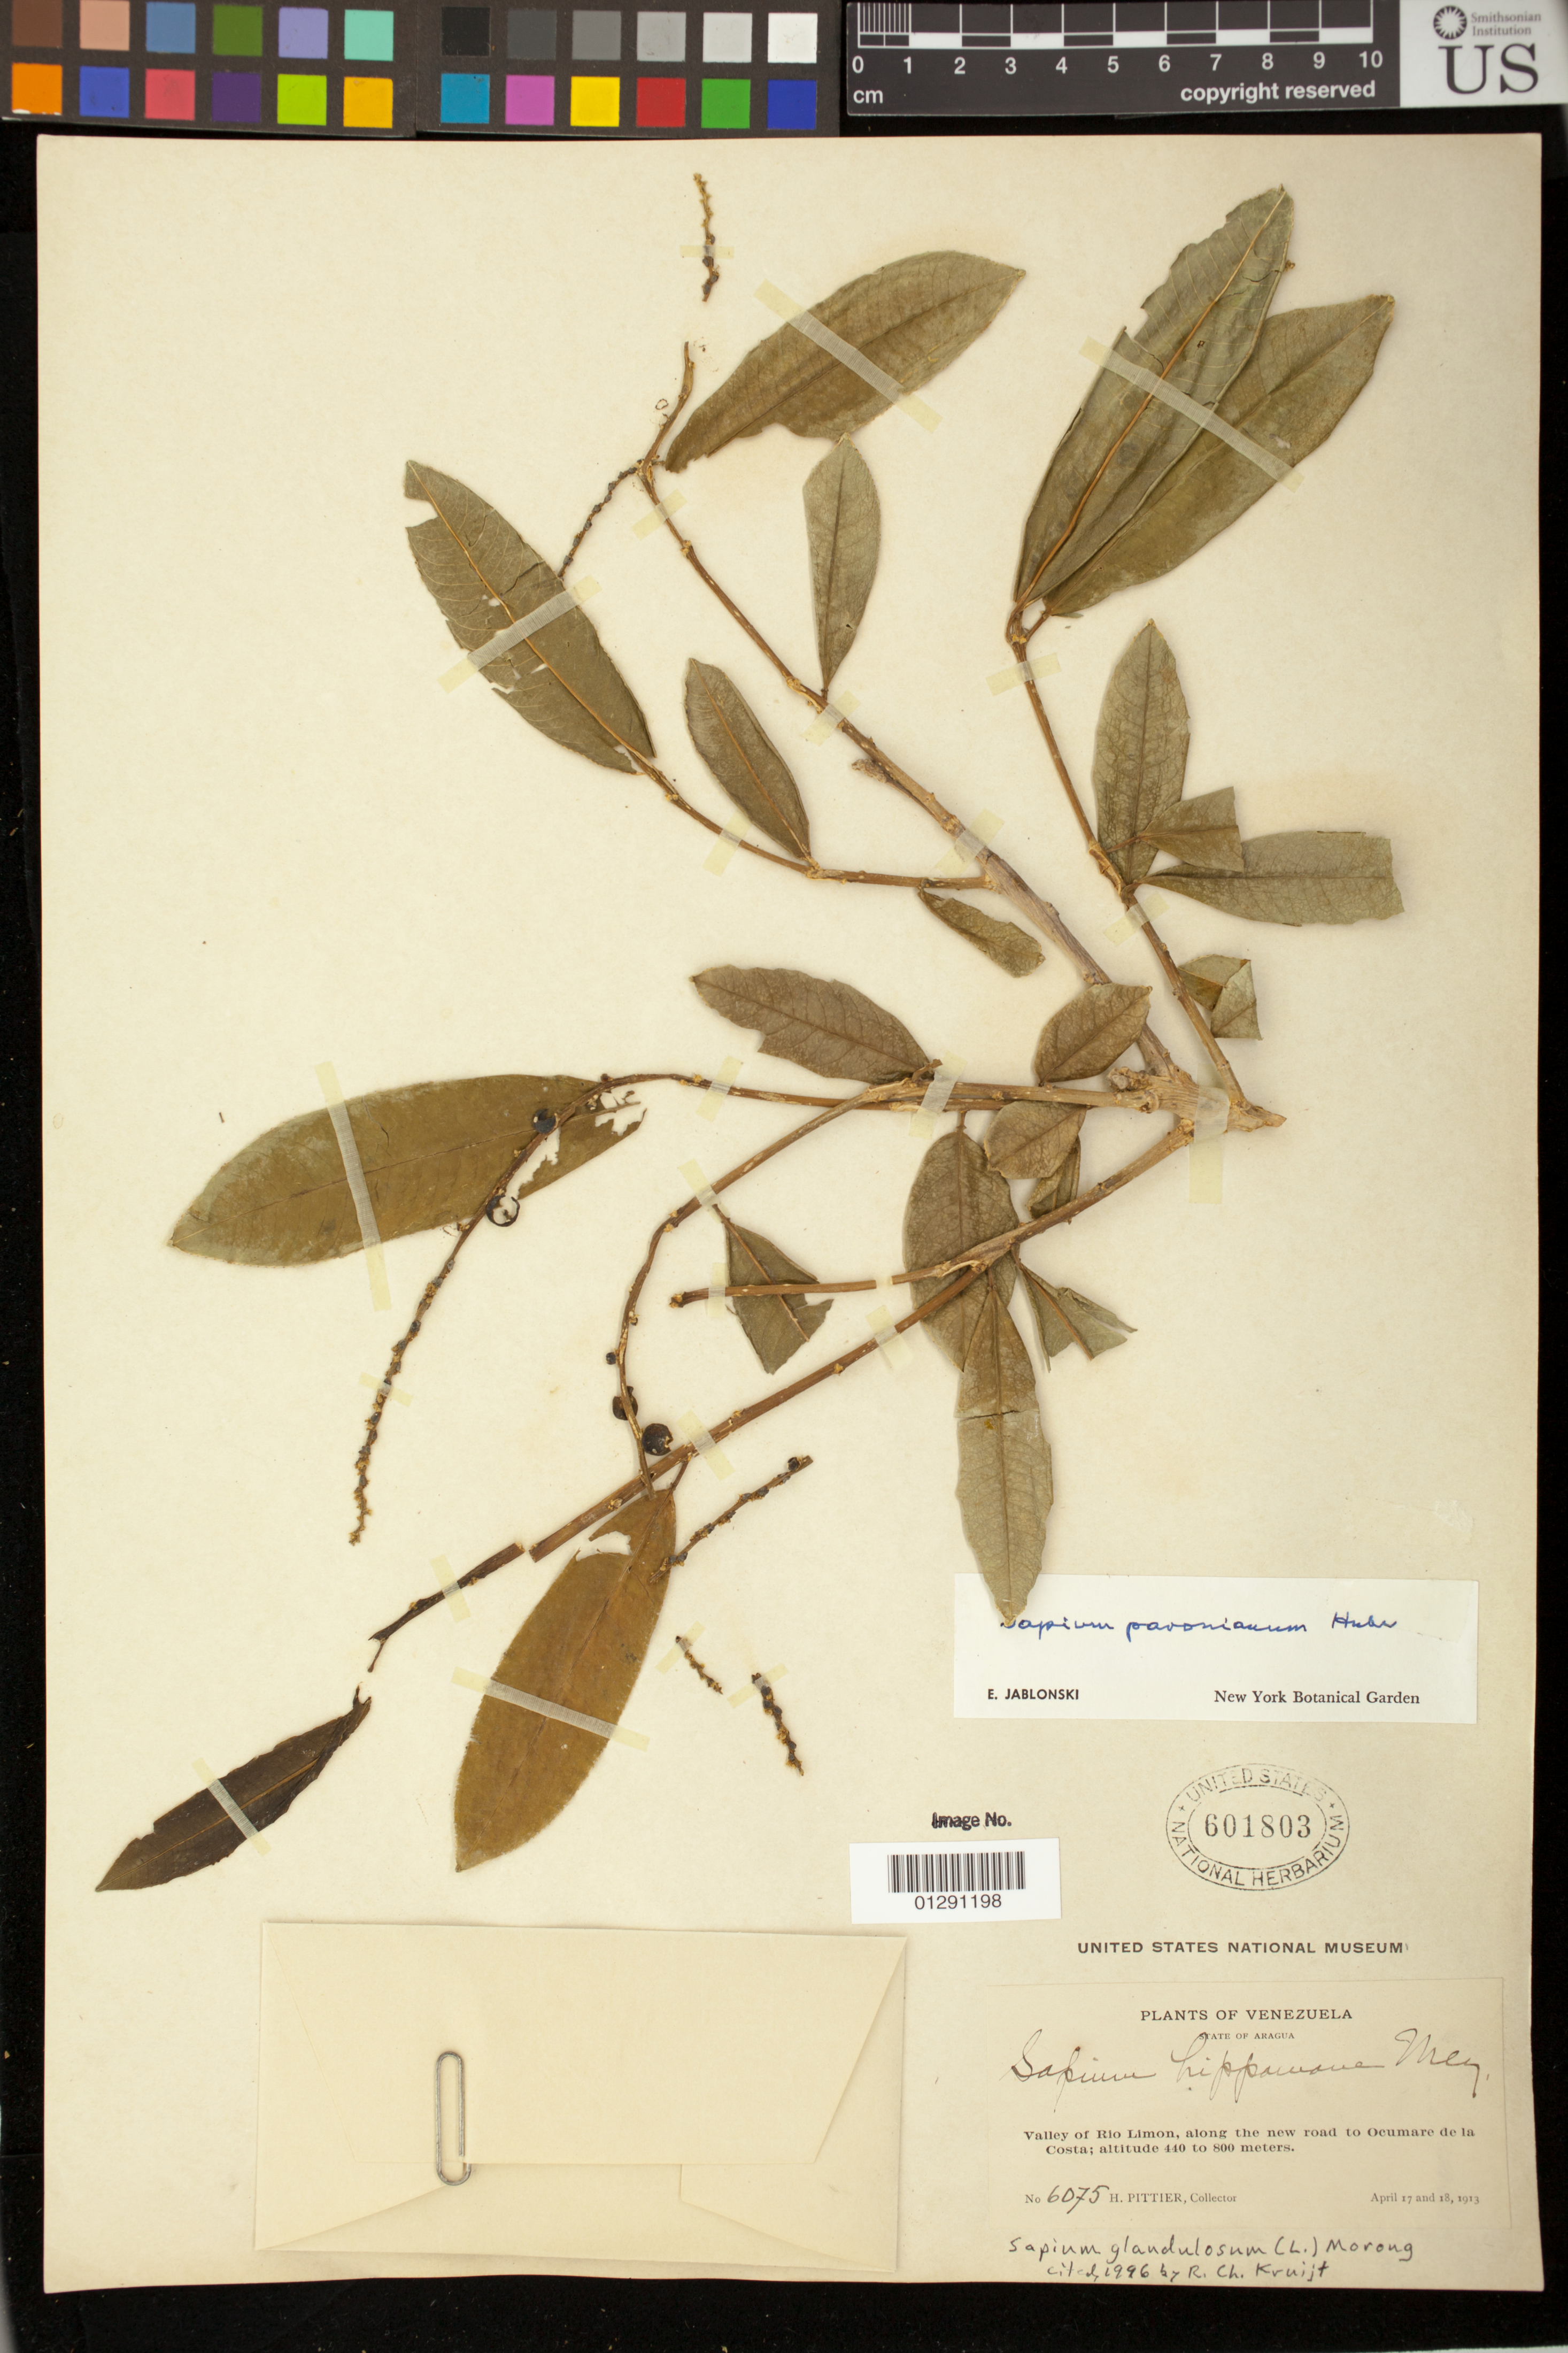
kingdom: Plantae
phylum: Tracheophyta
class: Magnoliopsida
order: Malpighiales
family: Euphorbiaceae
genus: Sapium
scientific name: Sapium glandulatum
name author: (Vell.) Pax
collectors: H. F. Pittier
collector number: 6075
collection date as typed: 17 Apr 1913 to 18 Apr 1913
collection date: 1913-04-17/1913-04-18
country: Venezuela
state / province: Aragua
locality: Valley of rio limon, along the new road to ocumare de la costa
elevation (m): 440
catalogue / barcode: US 601803